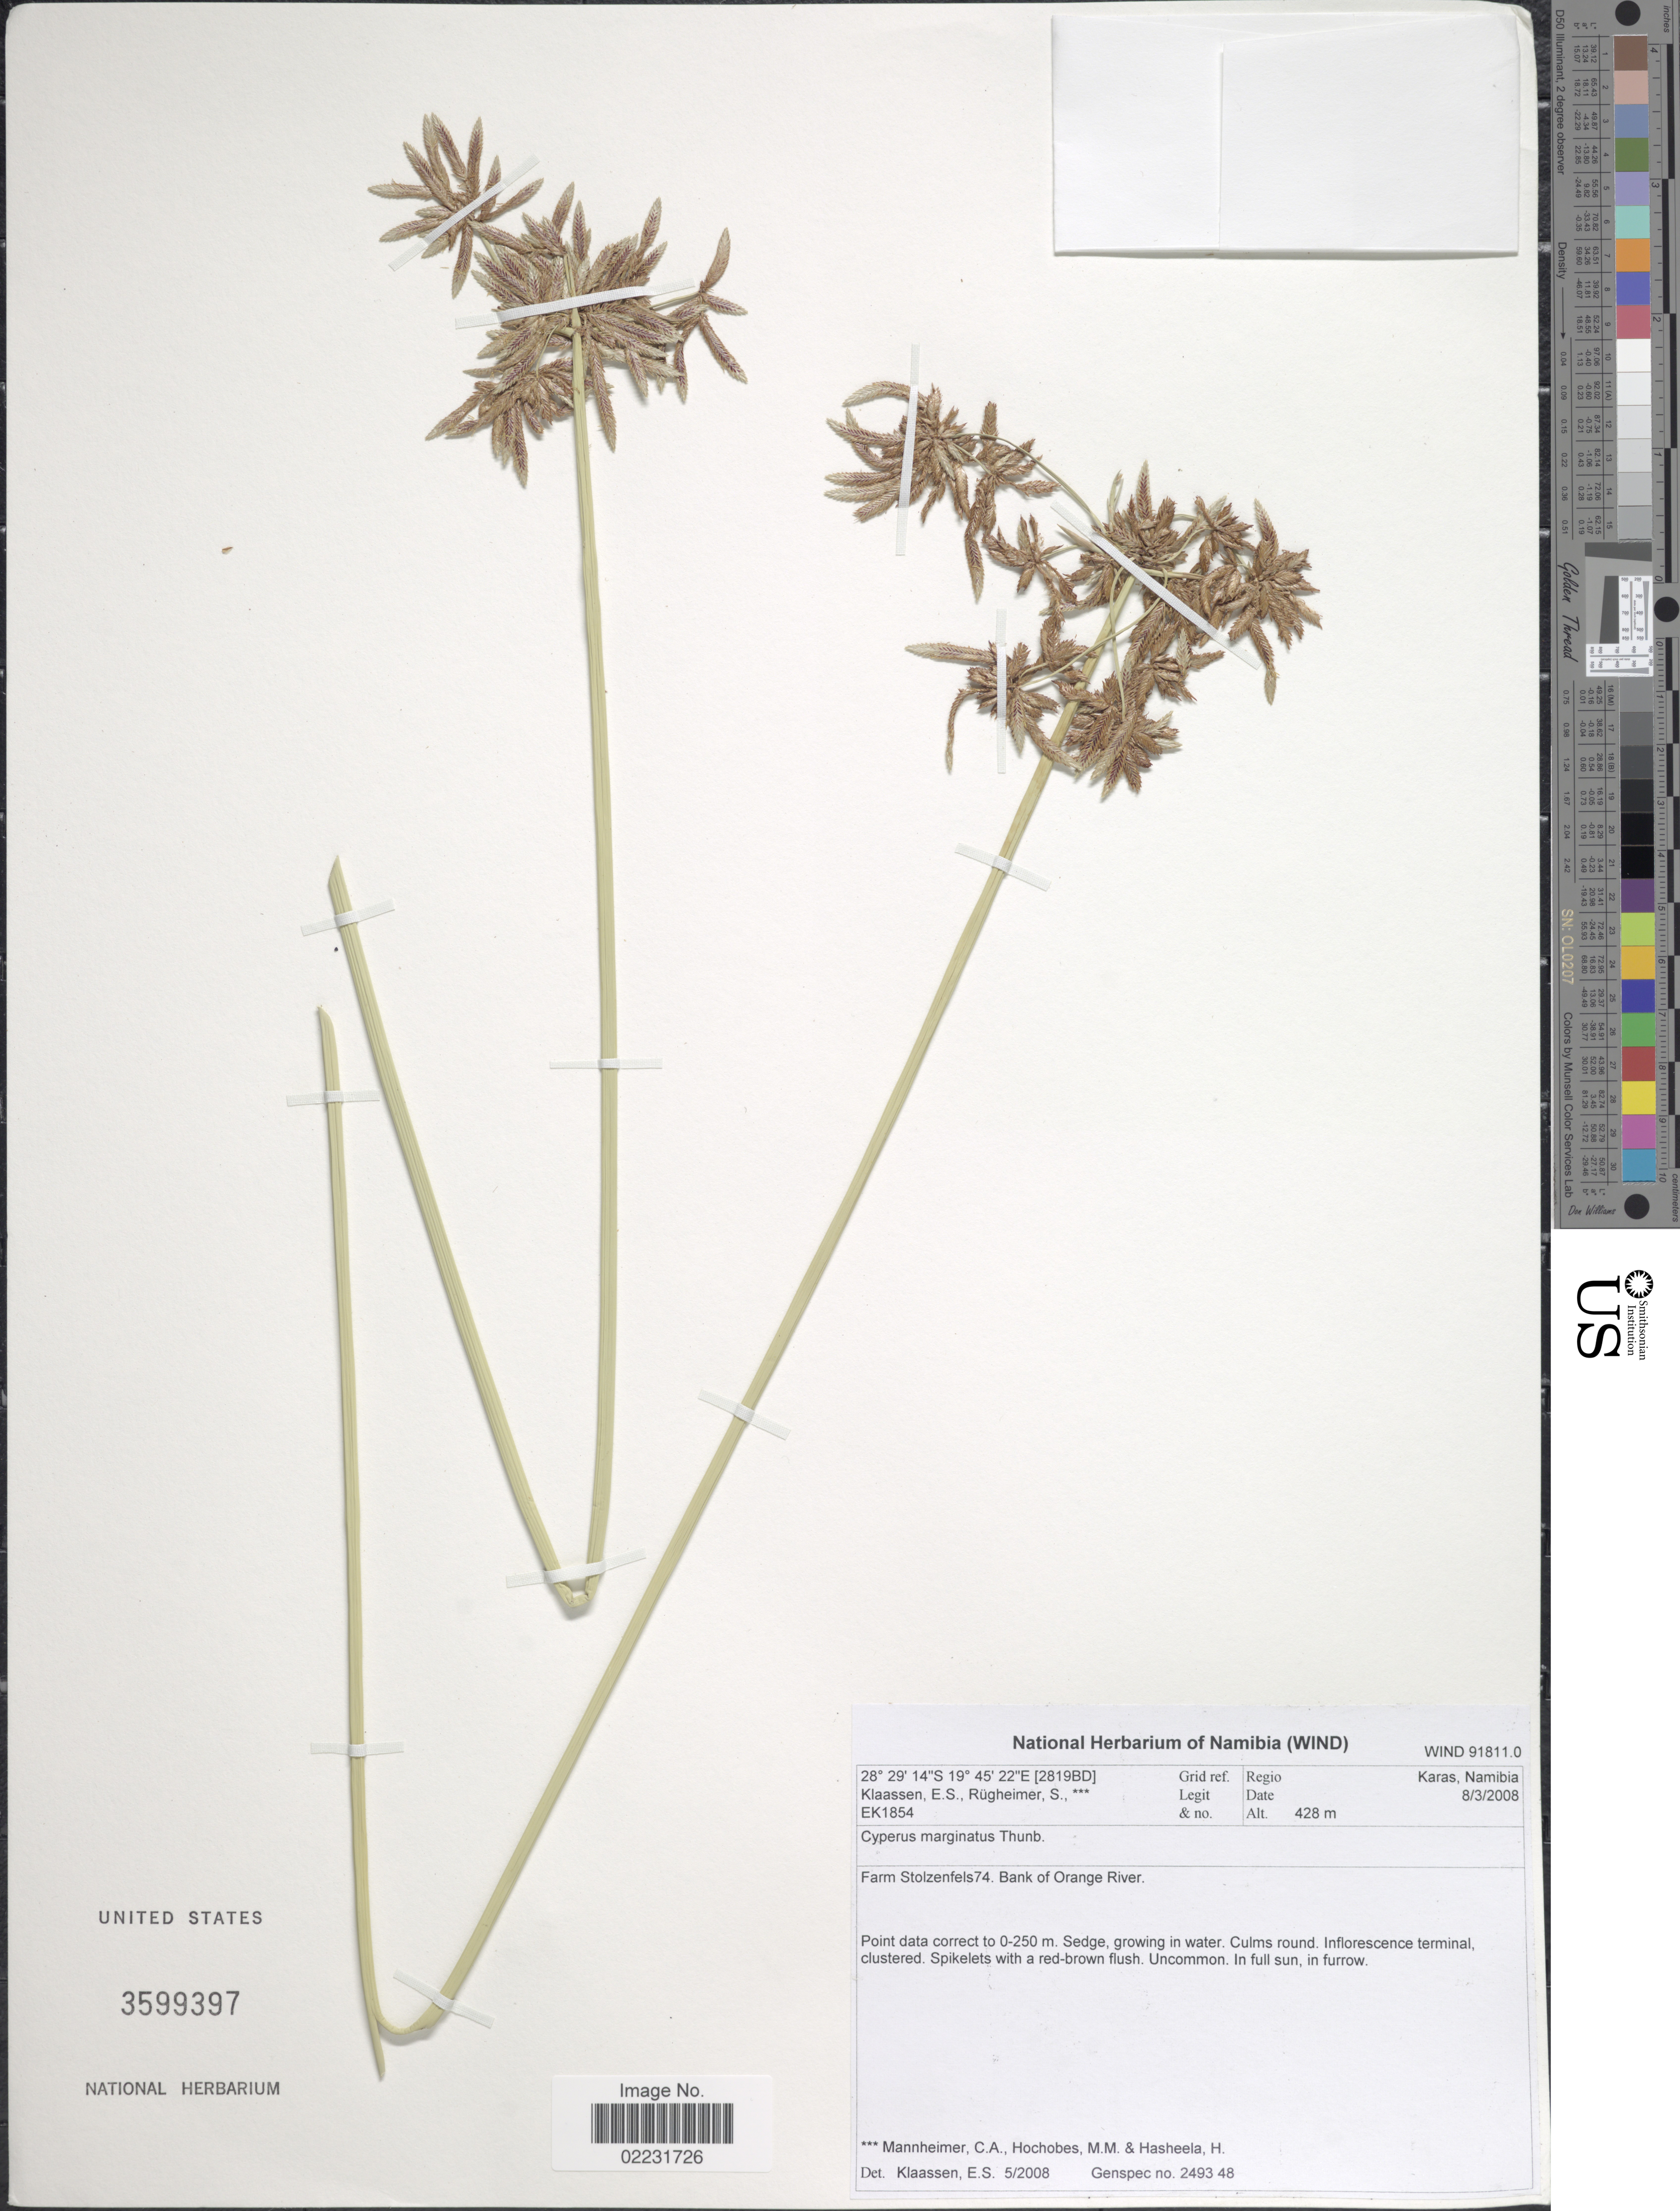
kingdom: Plantae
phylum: Tracheophyta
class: Liliopsida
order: Poales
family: Cyperaceae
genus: Cyperus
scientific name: Cyperus marginatus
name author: Thunb.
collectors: E. S. Klaassen, S. Rugheimer, C. A. Mannheimer, M. Hochobes & H. Hasheela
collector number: Ek1854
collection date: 2008-03-08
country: Namibia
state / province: Karas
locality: Farm Srolzenfels 74, Bank of Orange River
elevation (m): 428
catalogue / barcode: US 3599397